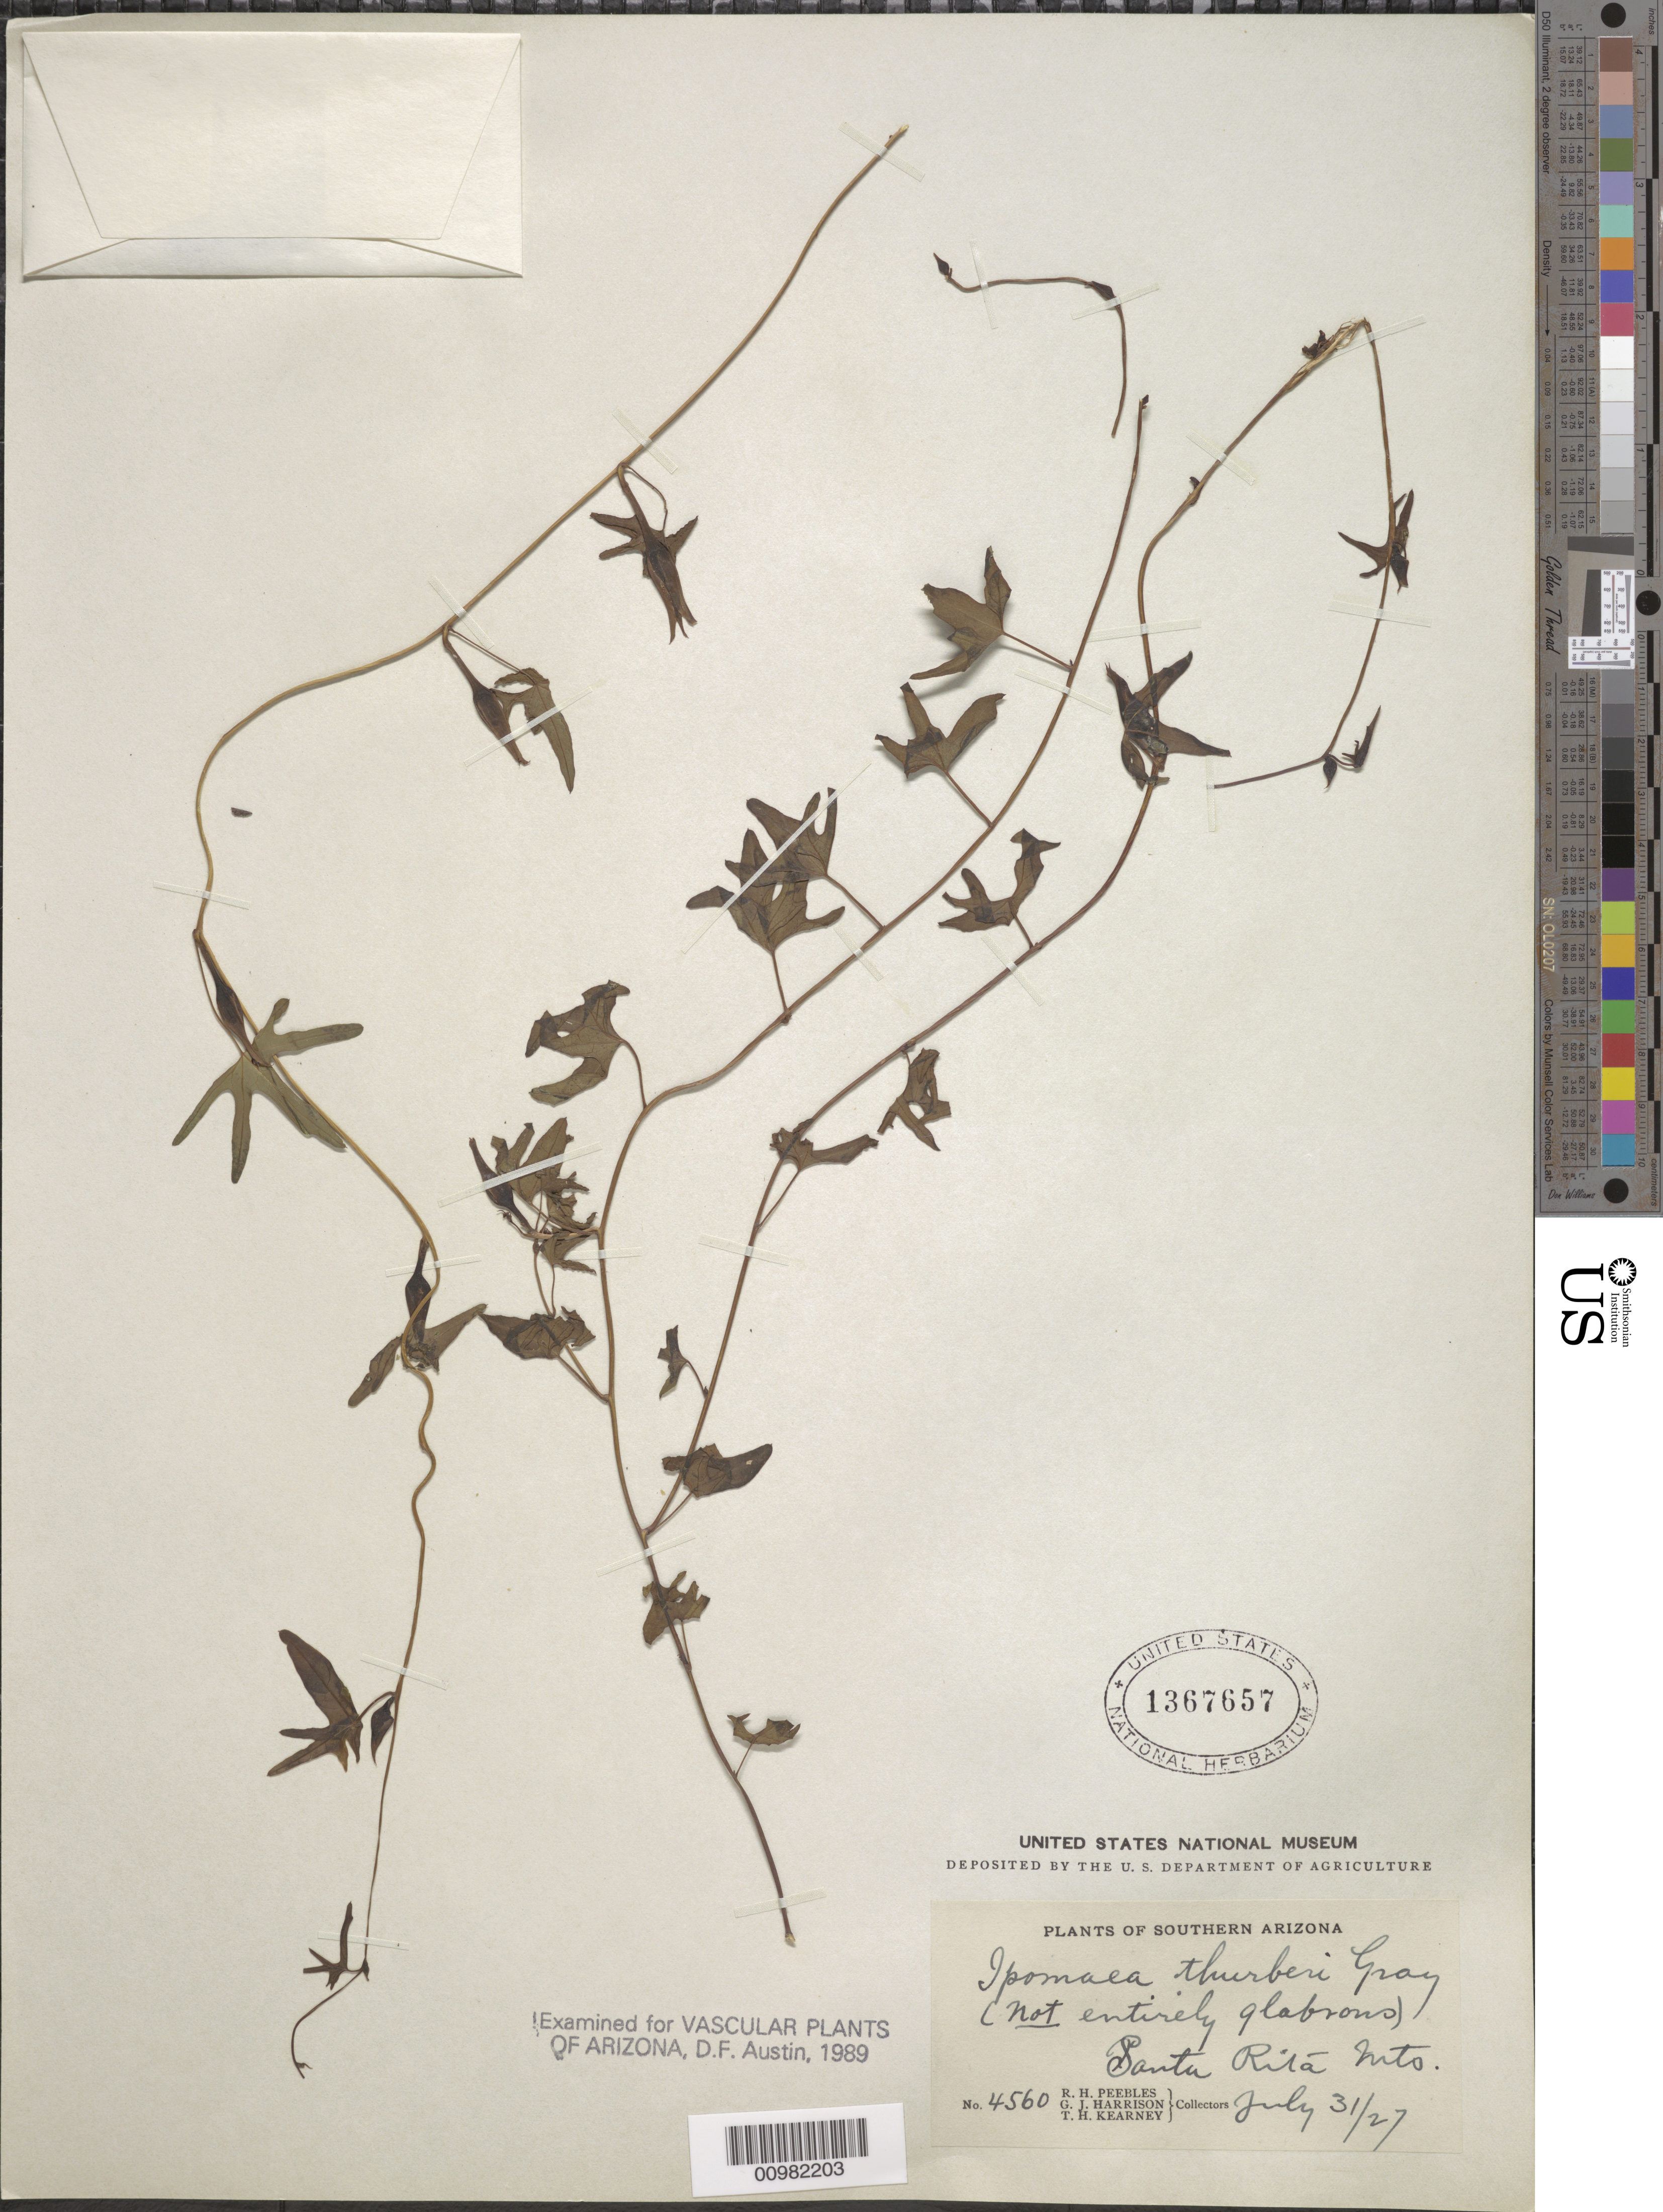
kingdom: Plantae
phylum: Tracheophyta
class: Magnoliopsida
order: Solanales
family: Convolvulaceae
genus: Ipomoea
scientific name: Ipomoea thurberi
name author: A. Gray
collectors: R. H. Peebles & G. J. Harrison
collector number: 4560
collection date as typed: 31 Jul 1927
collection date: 1927-07-31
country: United States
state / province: Arizona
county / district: Santa Cruz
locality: Santa Rita Mts.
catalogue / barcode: US 1367657